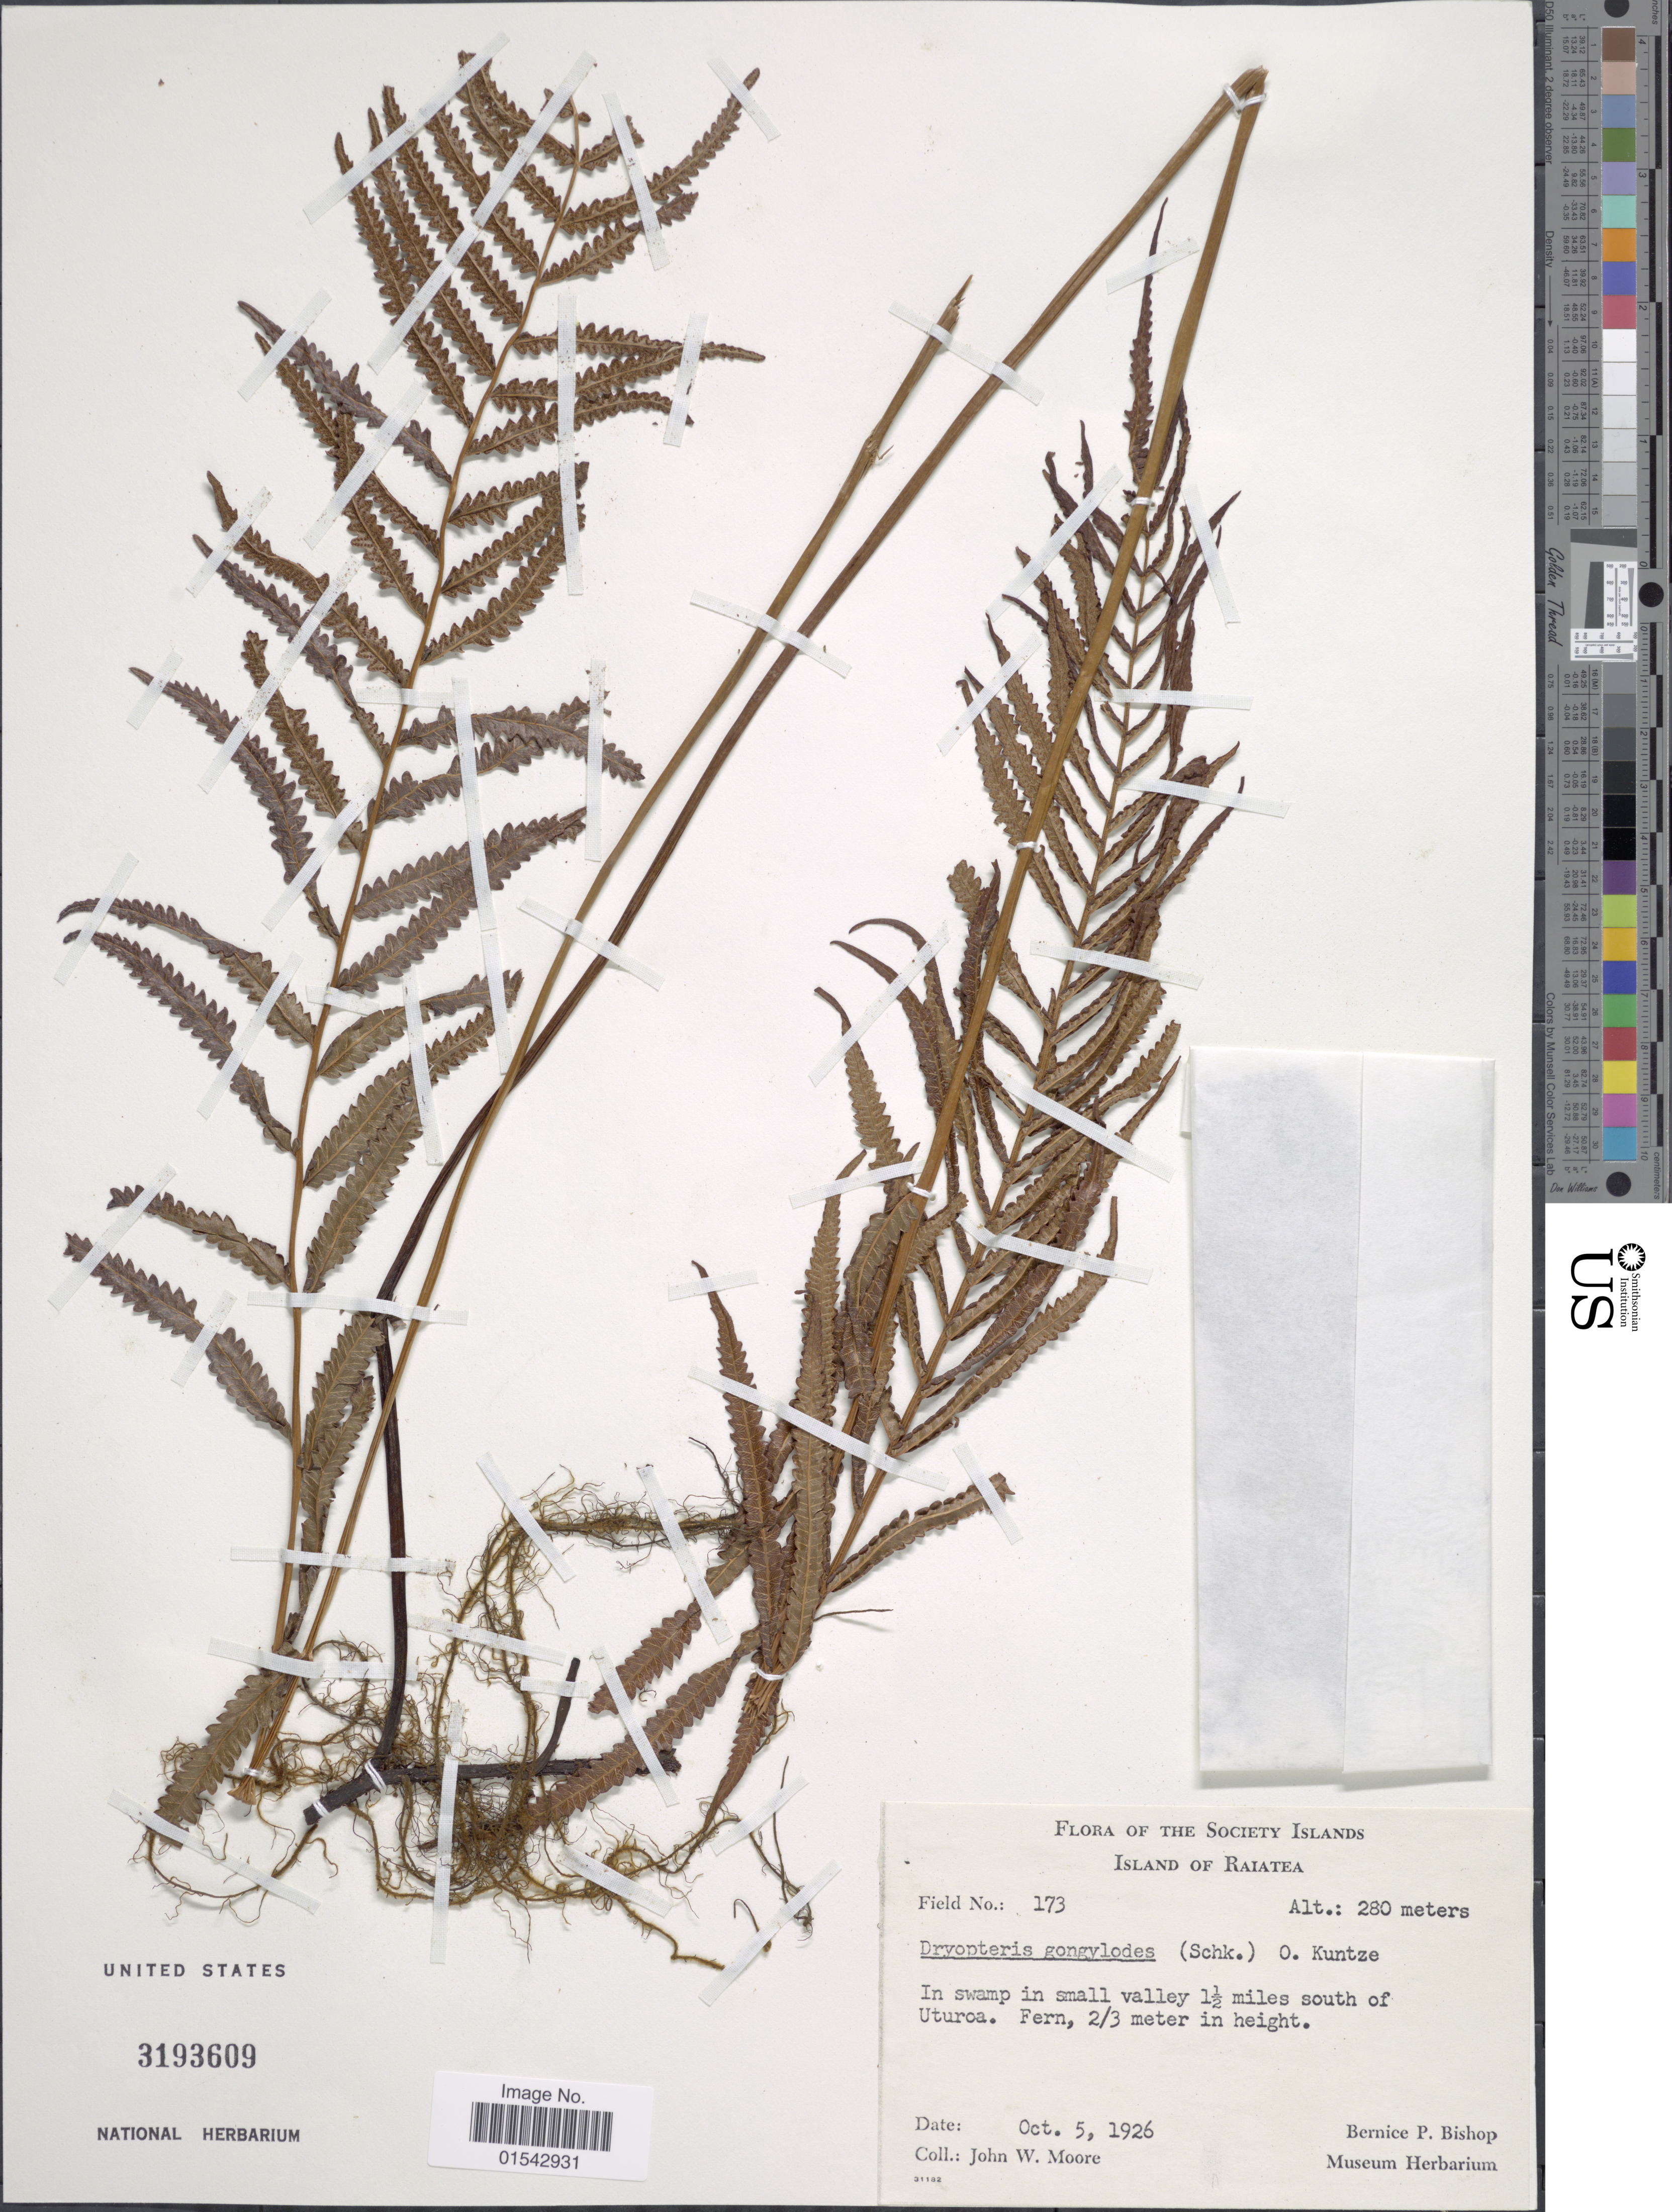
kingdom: Plantae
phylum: Tracheophyta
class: Polypodiopsida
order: Polypodiales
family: Thelypteridaceae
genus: Cyclosorus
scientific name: Cyclosorus interruptus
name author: (Willd.) H. Itô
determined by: Florence, J.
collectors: J. Moore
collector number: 173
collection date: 1926-10-05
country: French Polynesia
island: Raiatea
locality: Society Islands, Island of Raiatea, in swamp in small valley 1.5 miles south of Uturoa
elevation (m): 280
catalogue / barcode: US 3193609